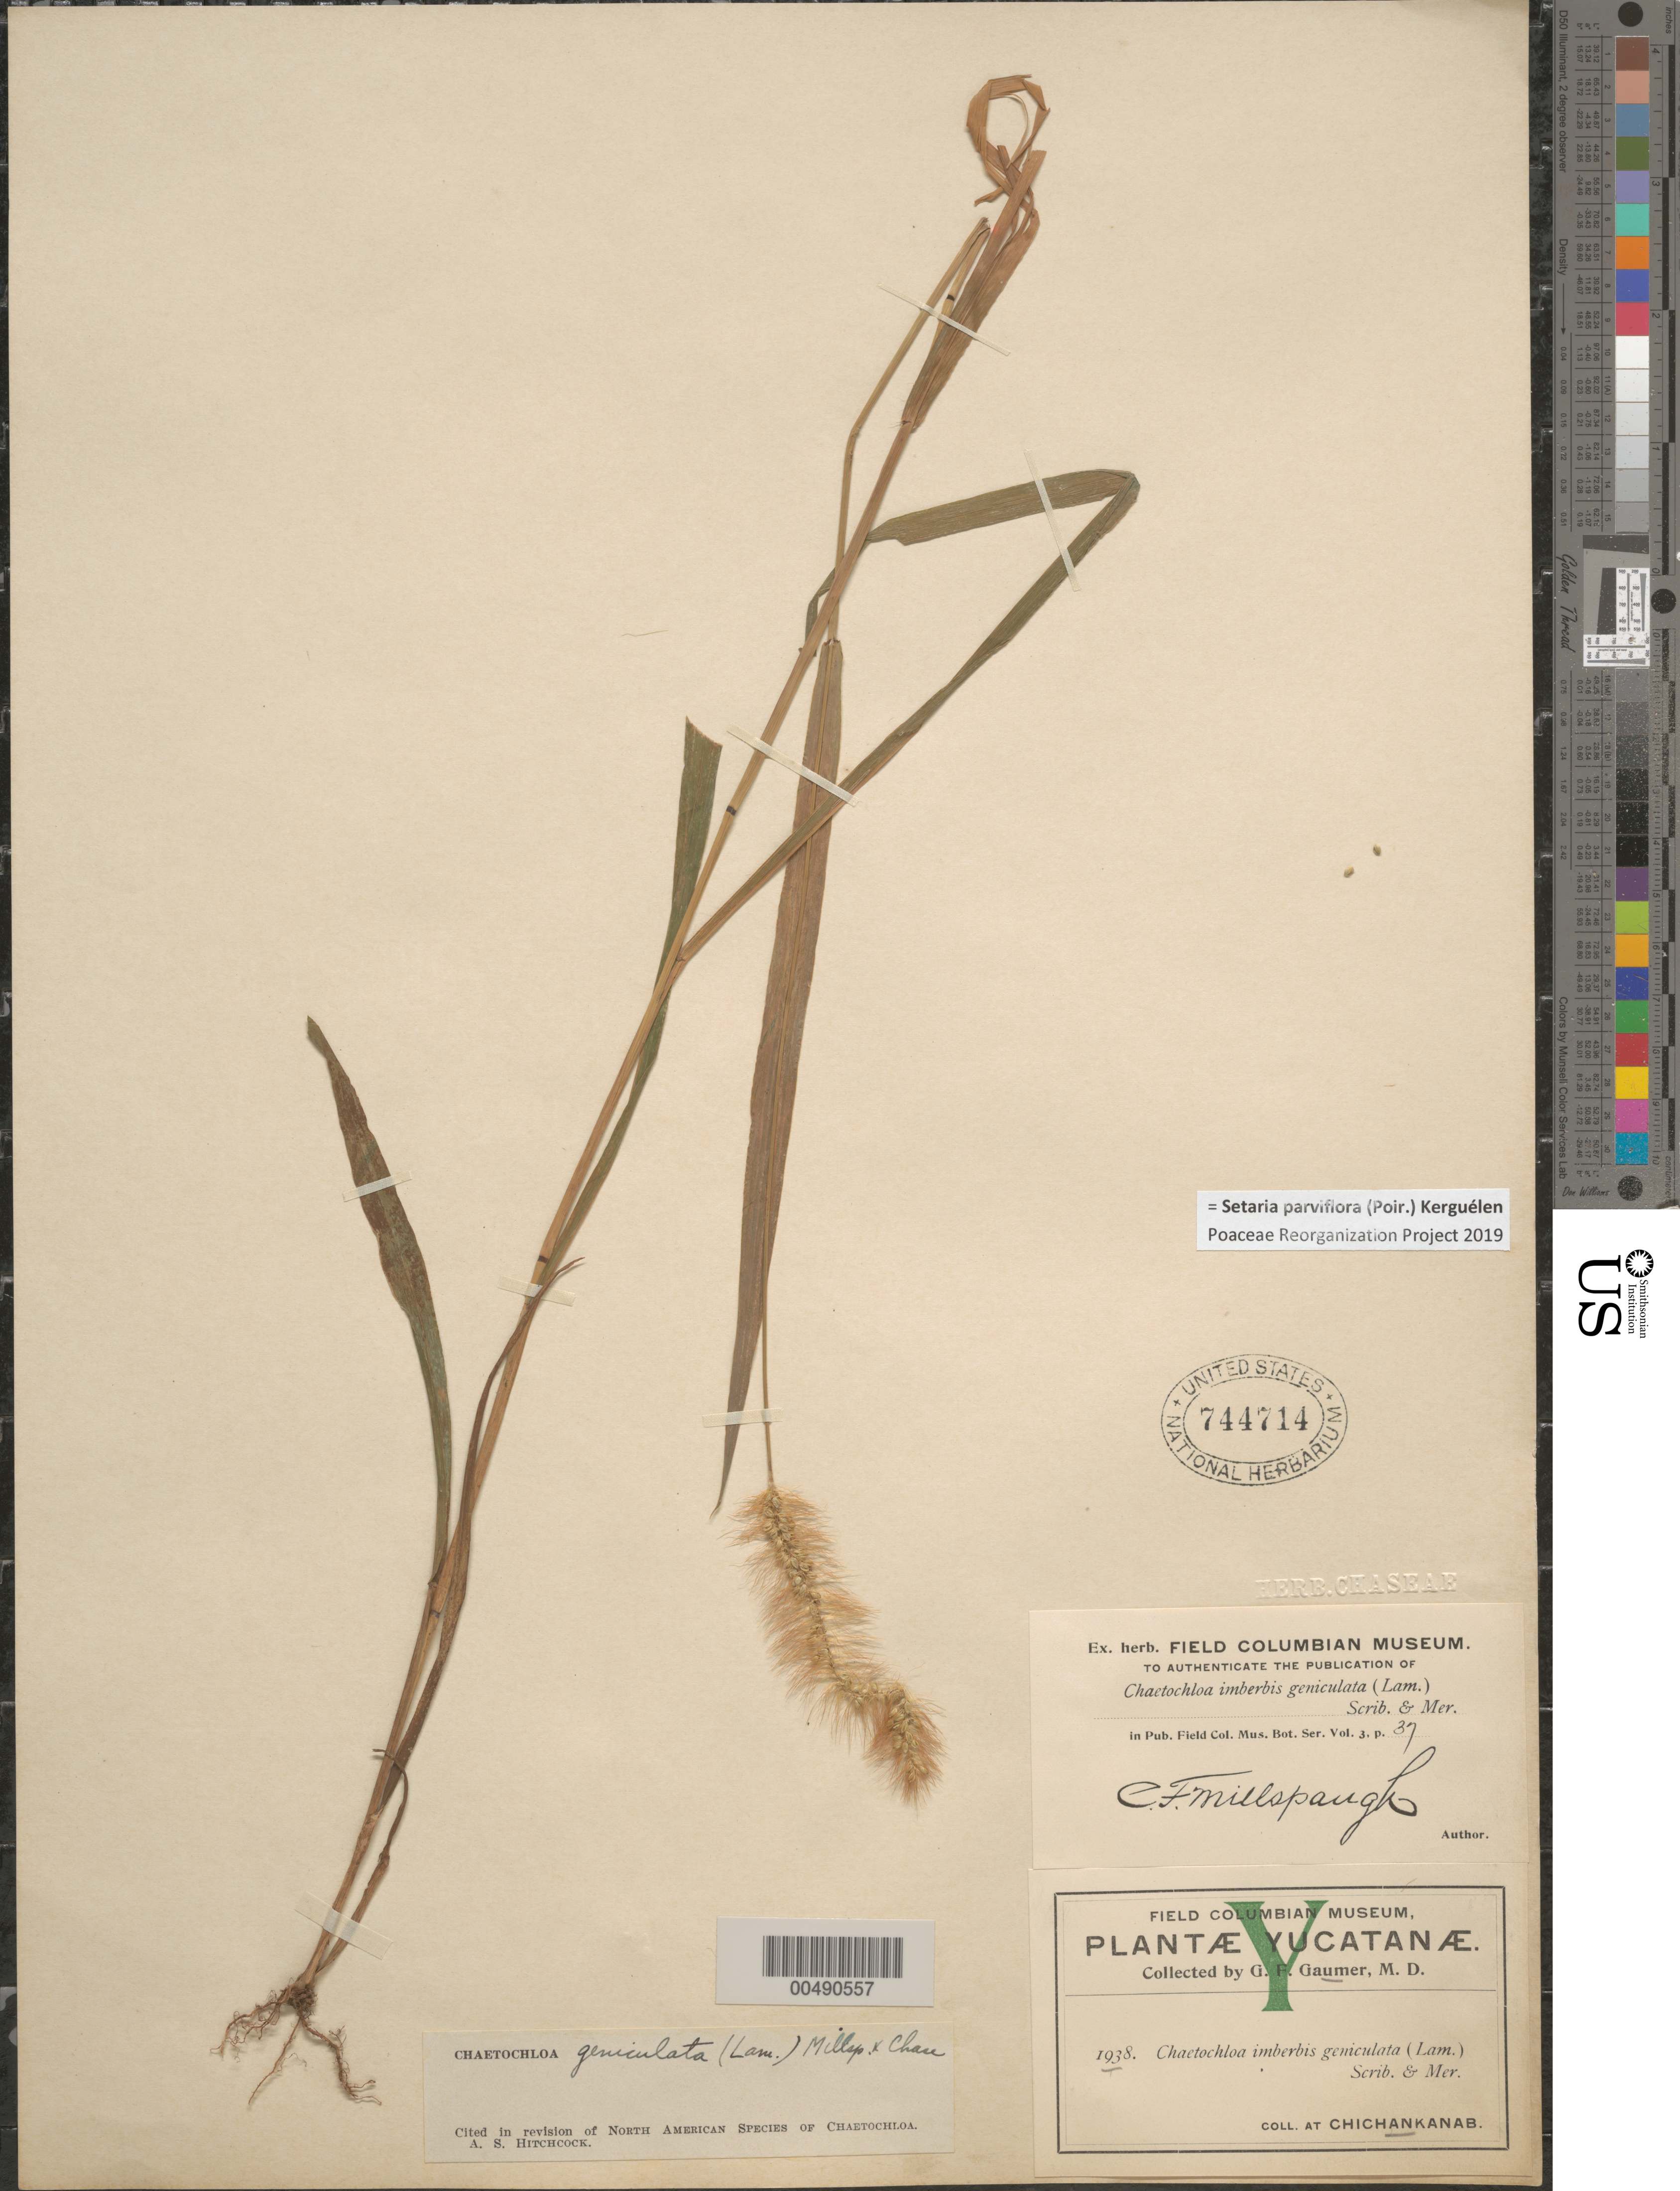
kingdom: Plantae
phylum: Tracheophyta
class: Liliopsida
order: Poales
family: Poaceae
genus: Setaria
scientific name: Setaria parviflora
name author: (Poir.) Kerguélen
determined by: Poaceae Reorganization Project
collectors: G. F. Gaumer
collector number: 1938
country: Mexico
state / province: Yucatan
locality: Chichankanab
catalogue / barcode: US 744714